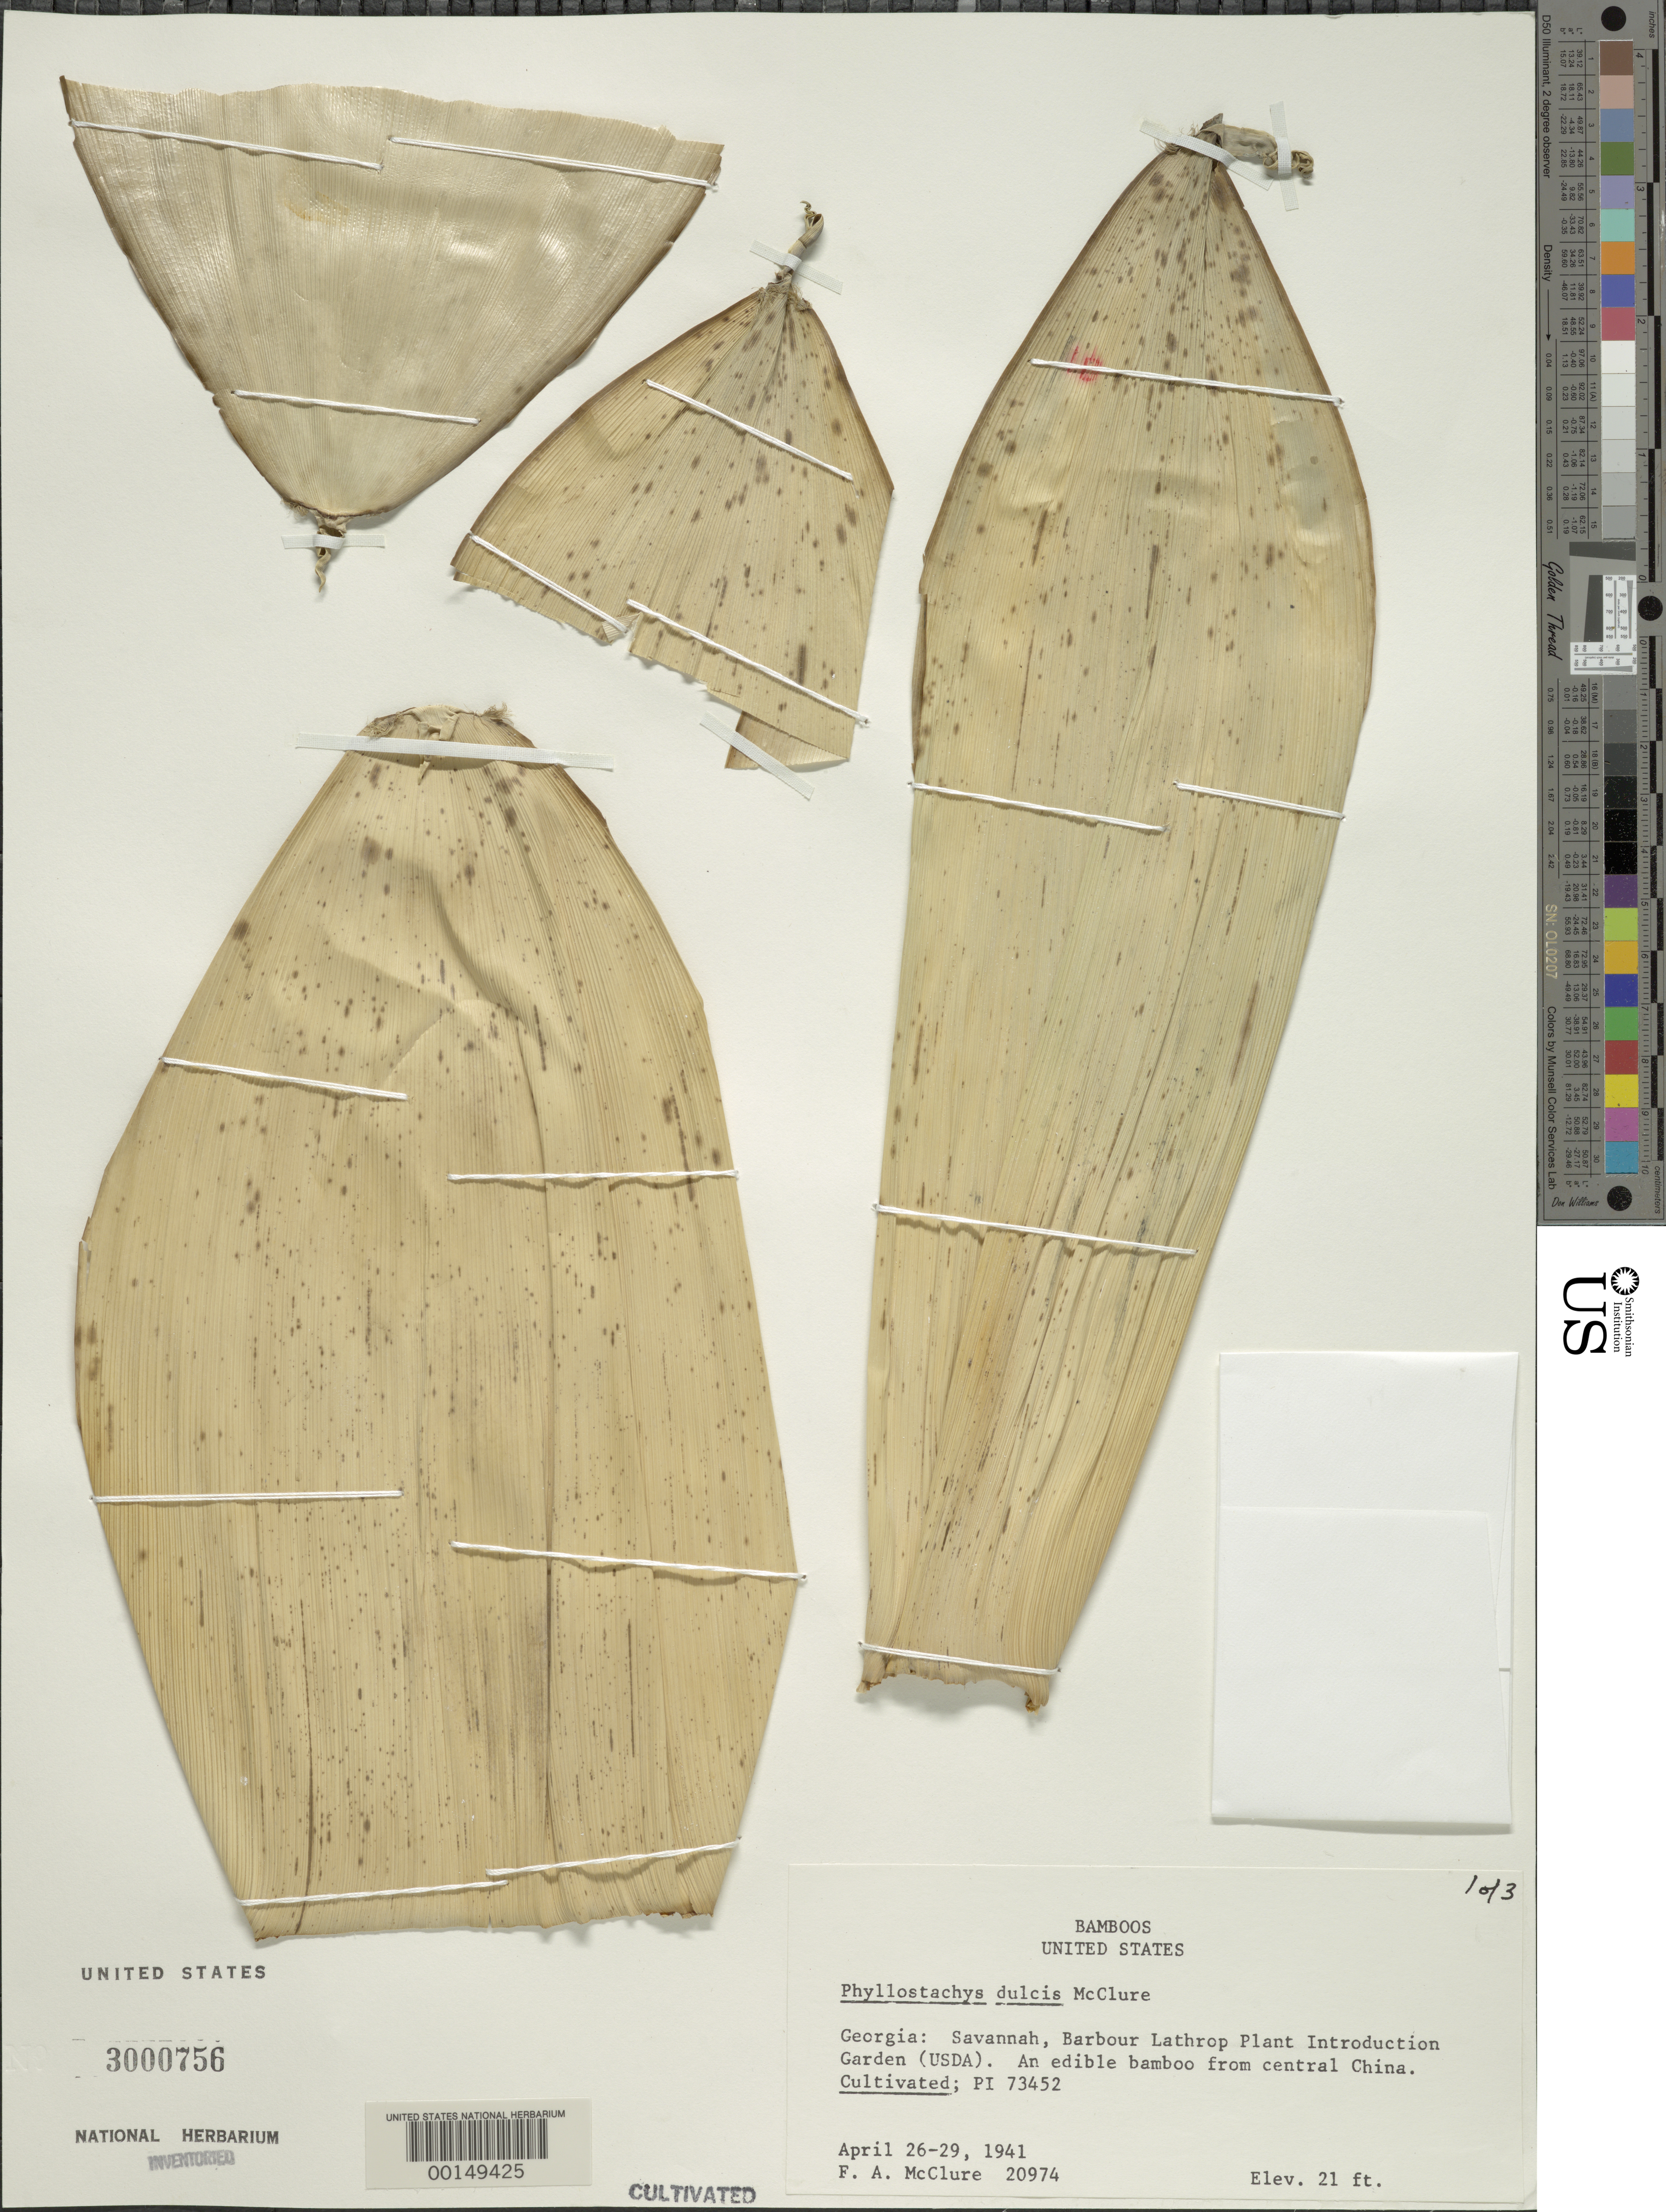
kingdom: Plantae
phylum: Tracheophyta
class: Liliopsida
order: Poales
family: Poaceae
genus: Phyllostachys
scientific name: Phyllostachys dulcis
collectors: F. A. McClure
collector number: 20974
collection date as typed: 26 Apr 1941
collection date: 1941-04-26/1941-04-29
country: United States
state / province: Georgia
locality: Savannah, barbour lathrop p.i. garden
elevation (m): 6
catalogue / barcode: US 3000756